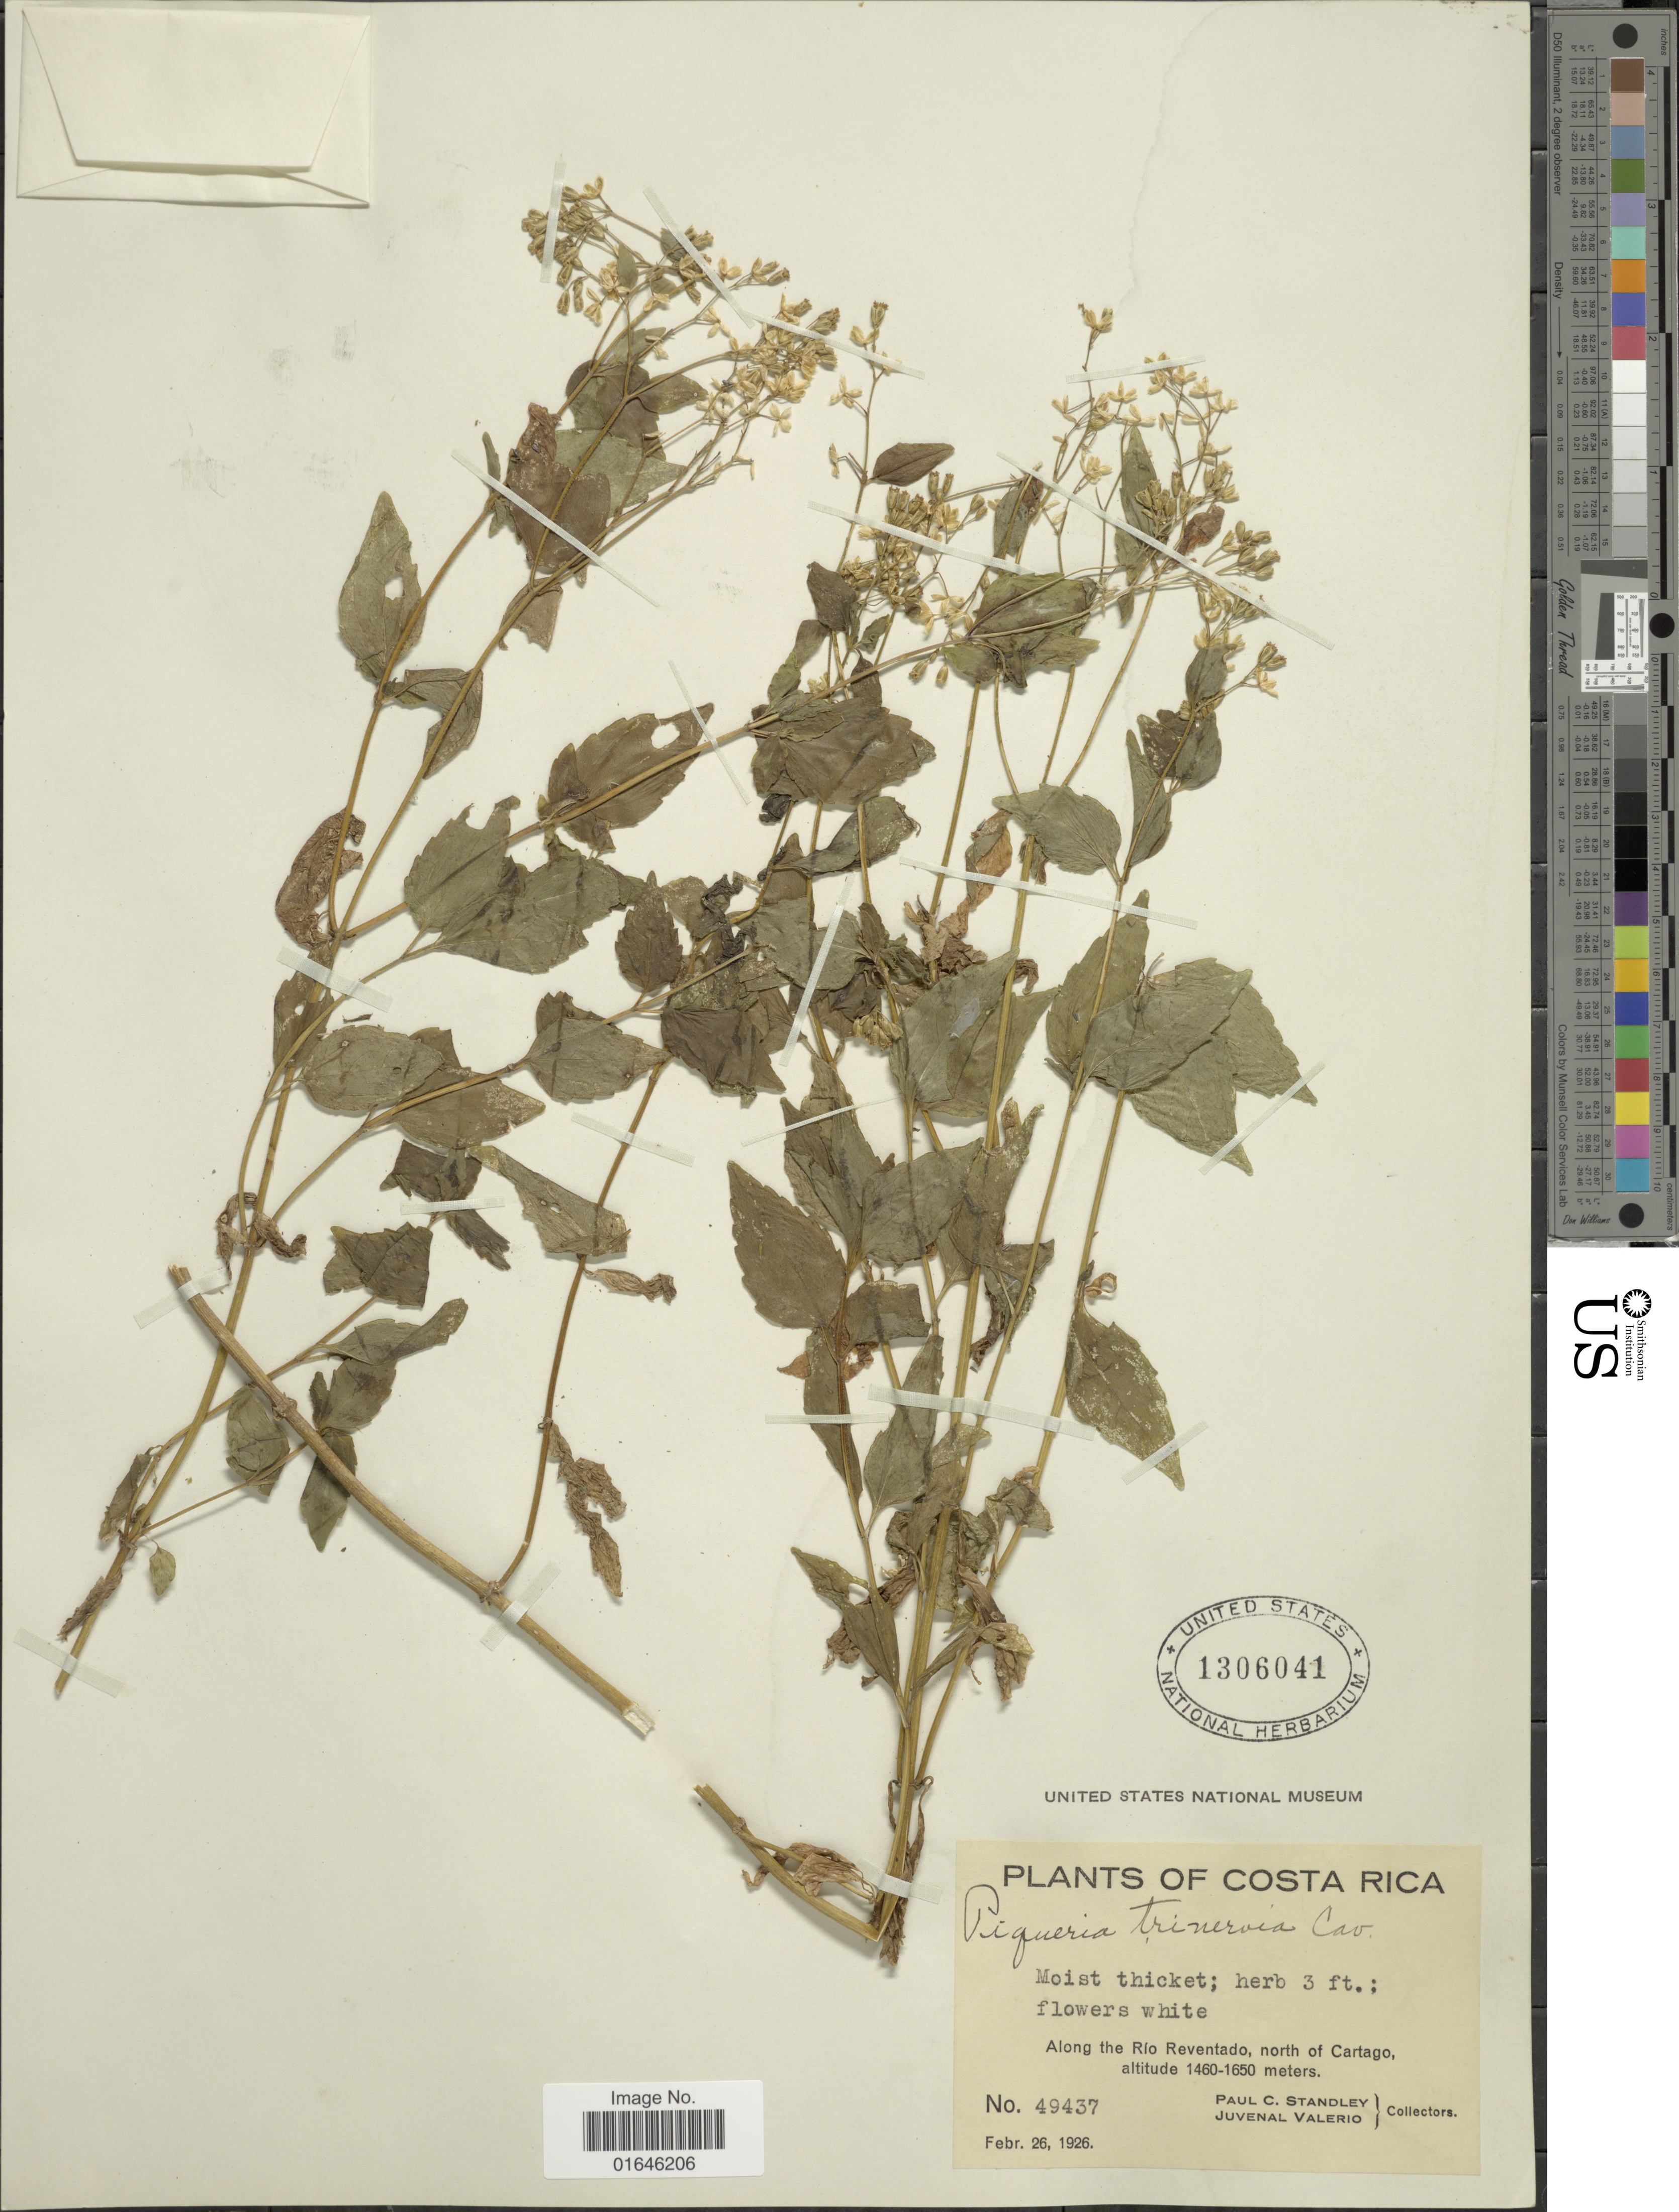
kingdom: Plantae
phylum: Tracheophyta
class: Magnoliopsida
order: Asterales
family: Asteraceae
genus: Piqueria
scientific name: Piqueria trinervia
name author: Cav.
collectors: P. C. Standley & J. Valerio R.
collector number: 49437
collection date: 1926-02-26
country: Costa Rica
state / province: Cartago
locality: Along the Rio Reventado, north of Cartago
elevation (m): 1460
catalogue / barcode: US 1306041